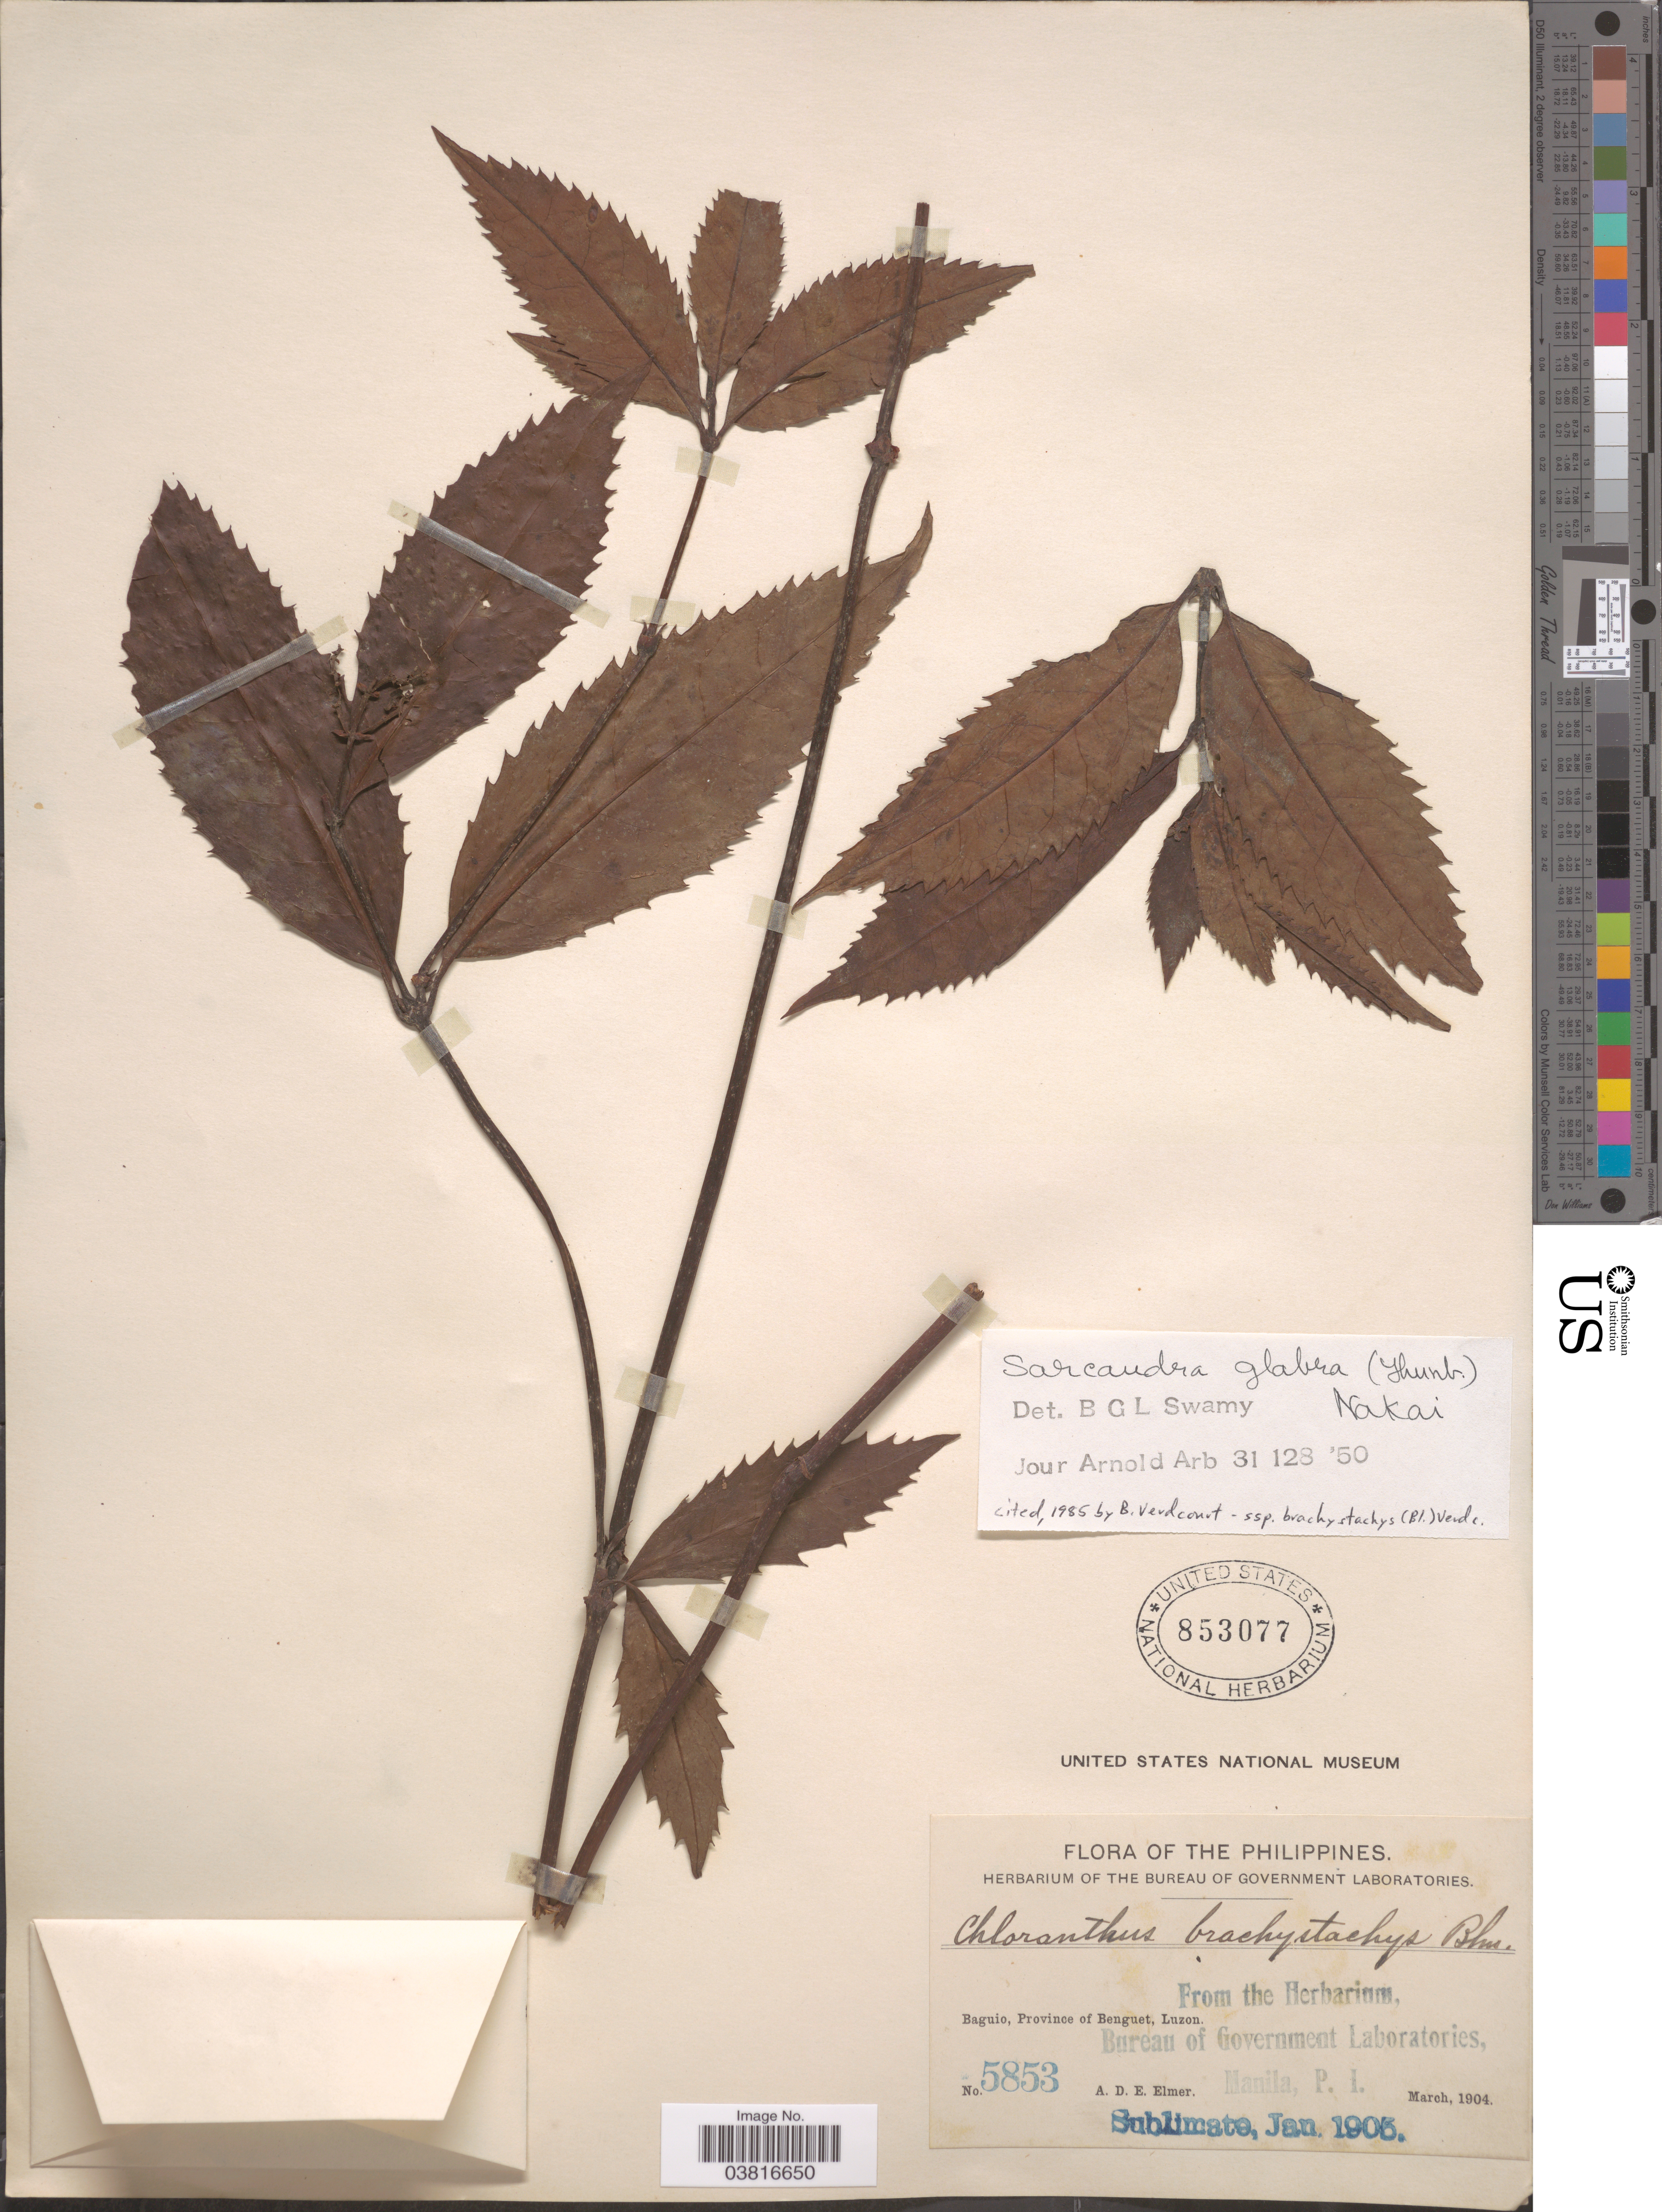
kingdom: Plantae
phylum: Tracheophyta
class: Magnoliopsida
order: Chloranthales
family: Chloranthaceae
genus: Sarcandra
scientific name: Sarcandra glabra subsp. brachystachys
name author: (Blume) Verdc.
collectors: A. D. E. Elmer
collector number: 5853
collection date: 1904-03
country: Philippines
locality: Baguio, Province of Benguet, Luzon.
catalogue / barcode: US 853077